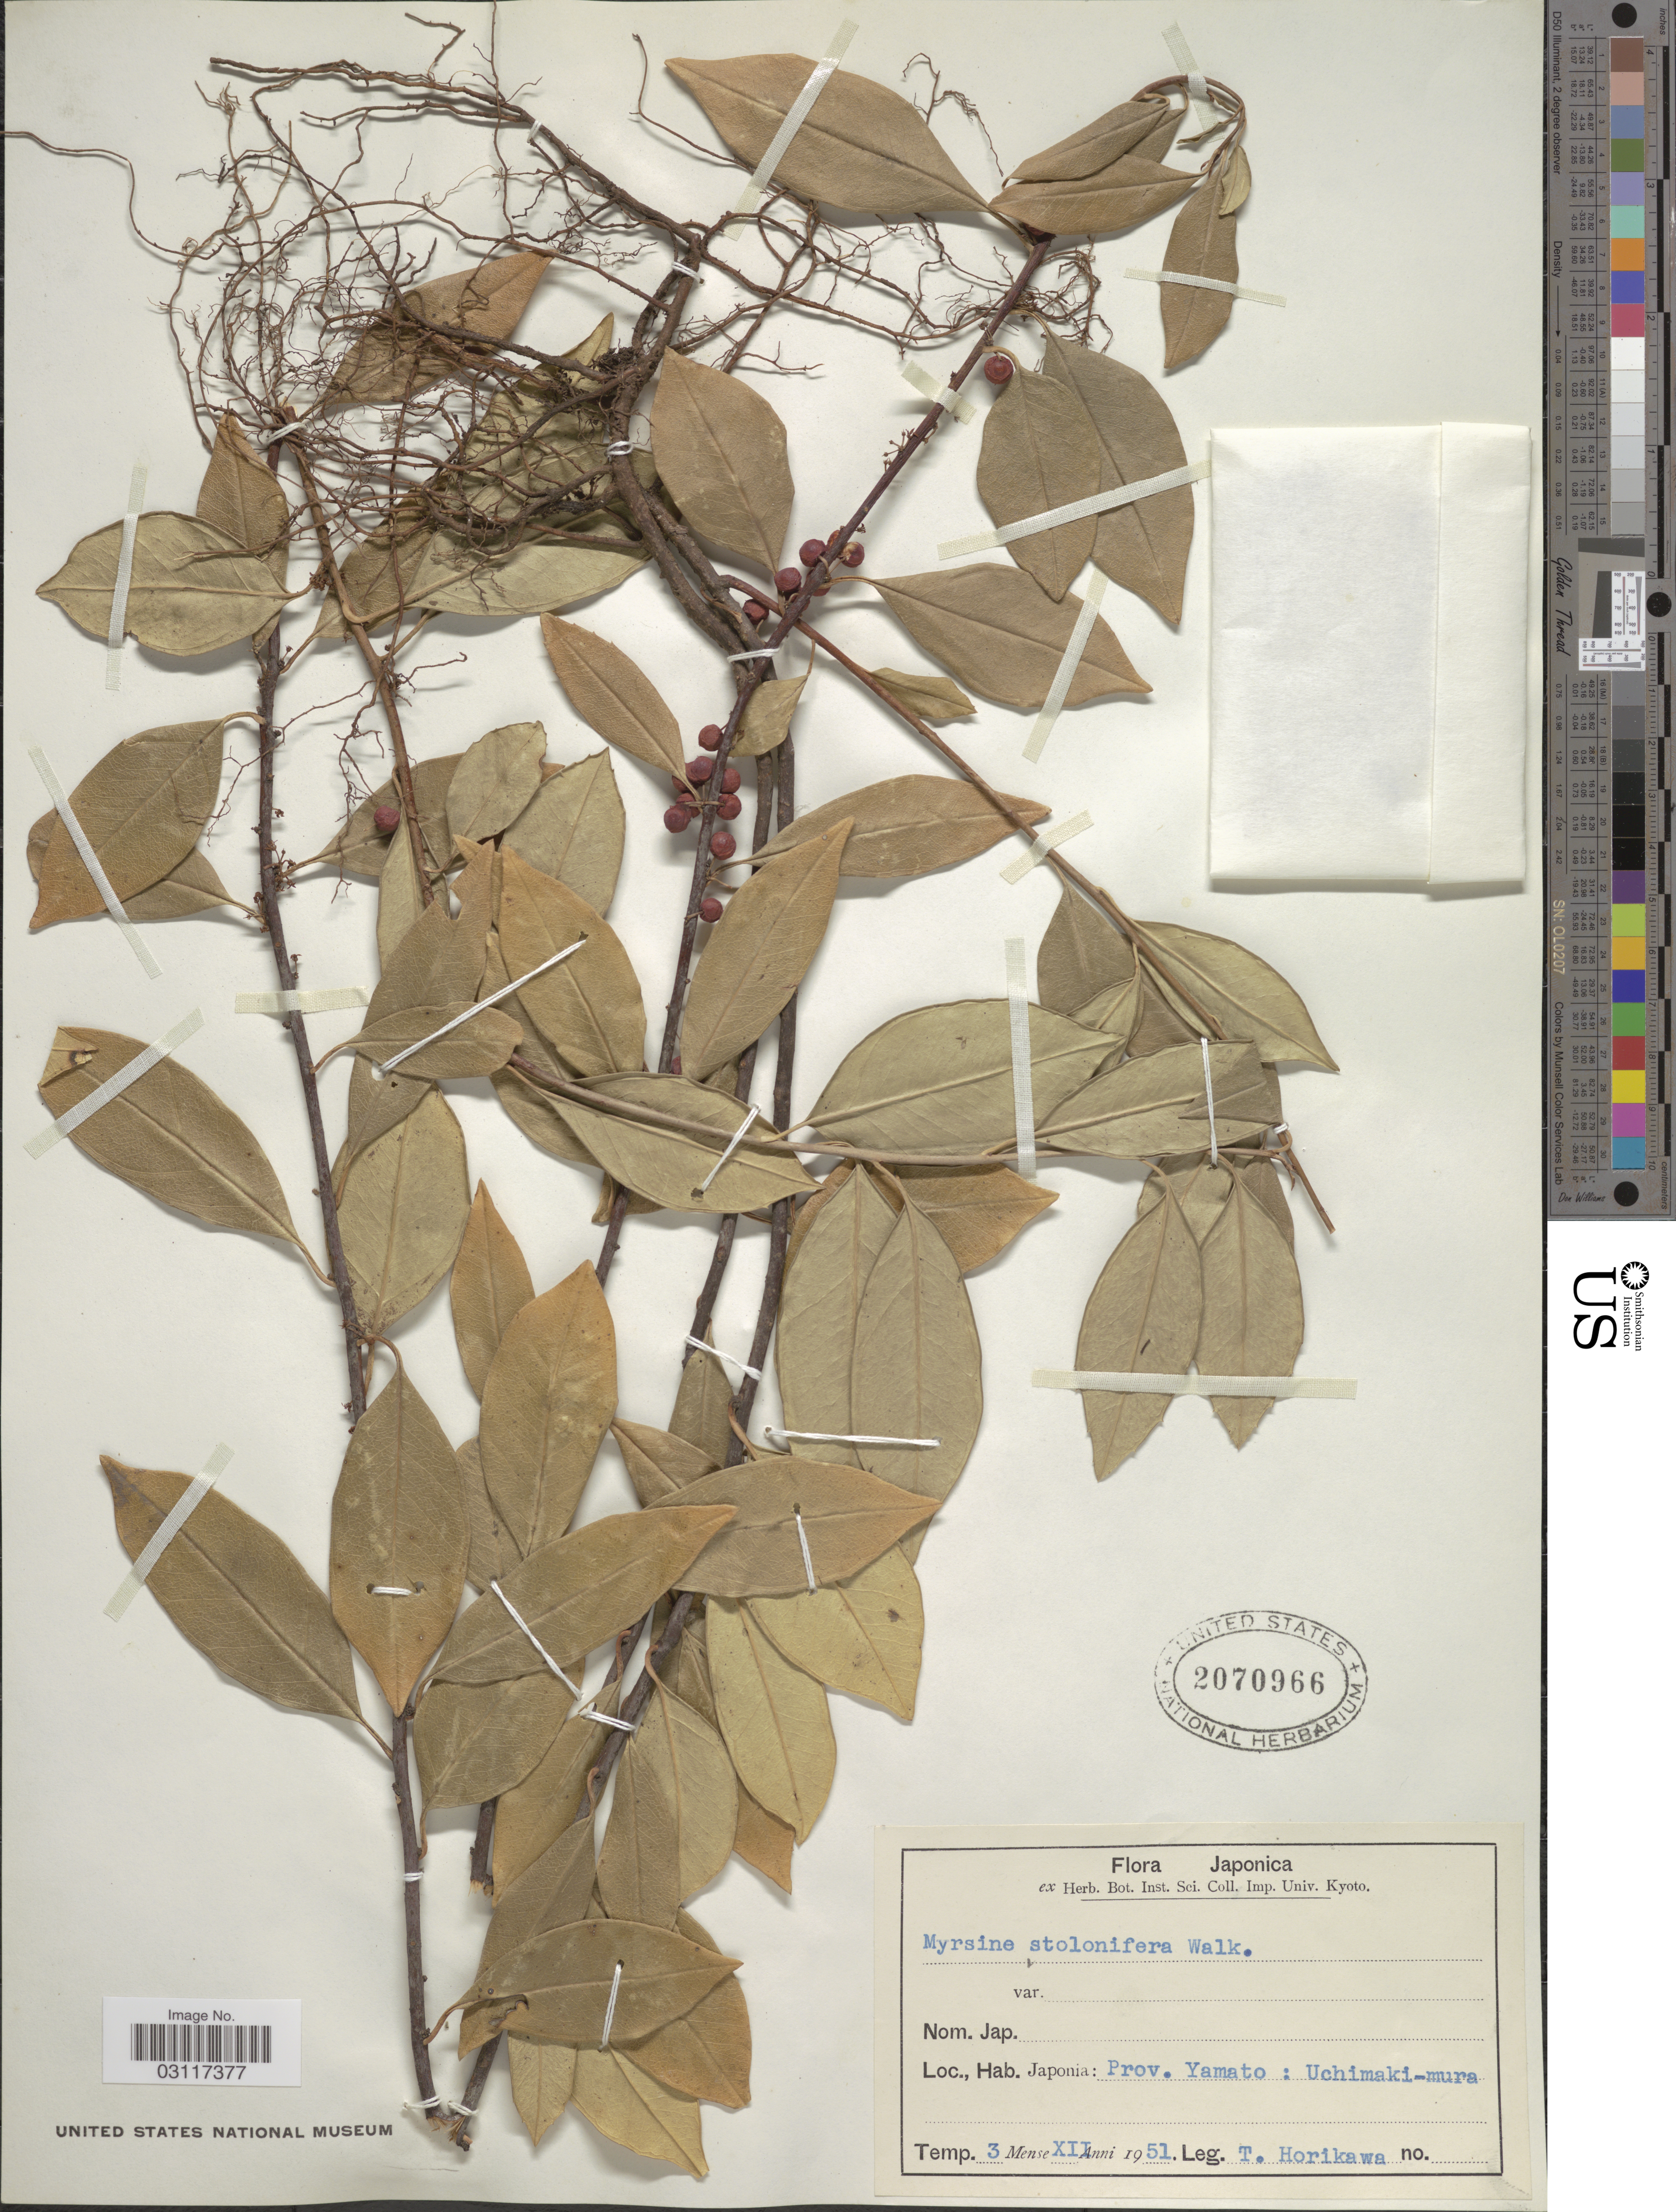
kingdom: Plantae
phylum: Tracheophyta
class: Magnoliopsida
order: Ericales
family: Primulaceae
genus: Myrsine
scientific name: Myrsine stolonifera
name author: (Koidzumi) E. Walker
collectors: T. Horikawa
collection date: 1951-12-03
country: Japan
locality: Japonia: Prov. Yamato: Uchimaki-mura.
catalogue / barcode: US 2070966